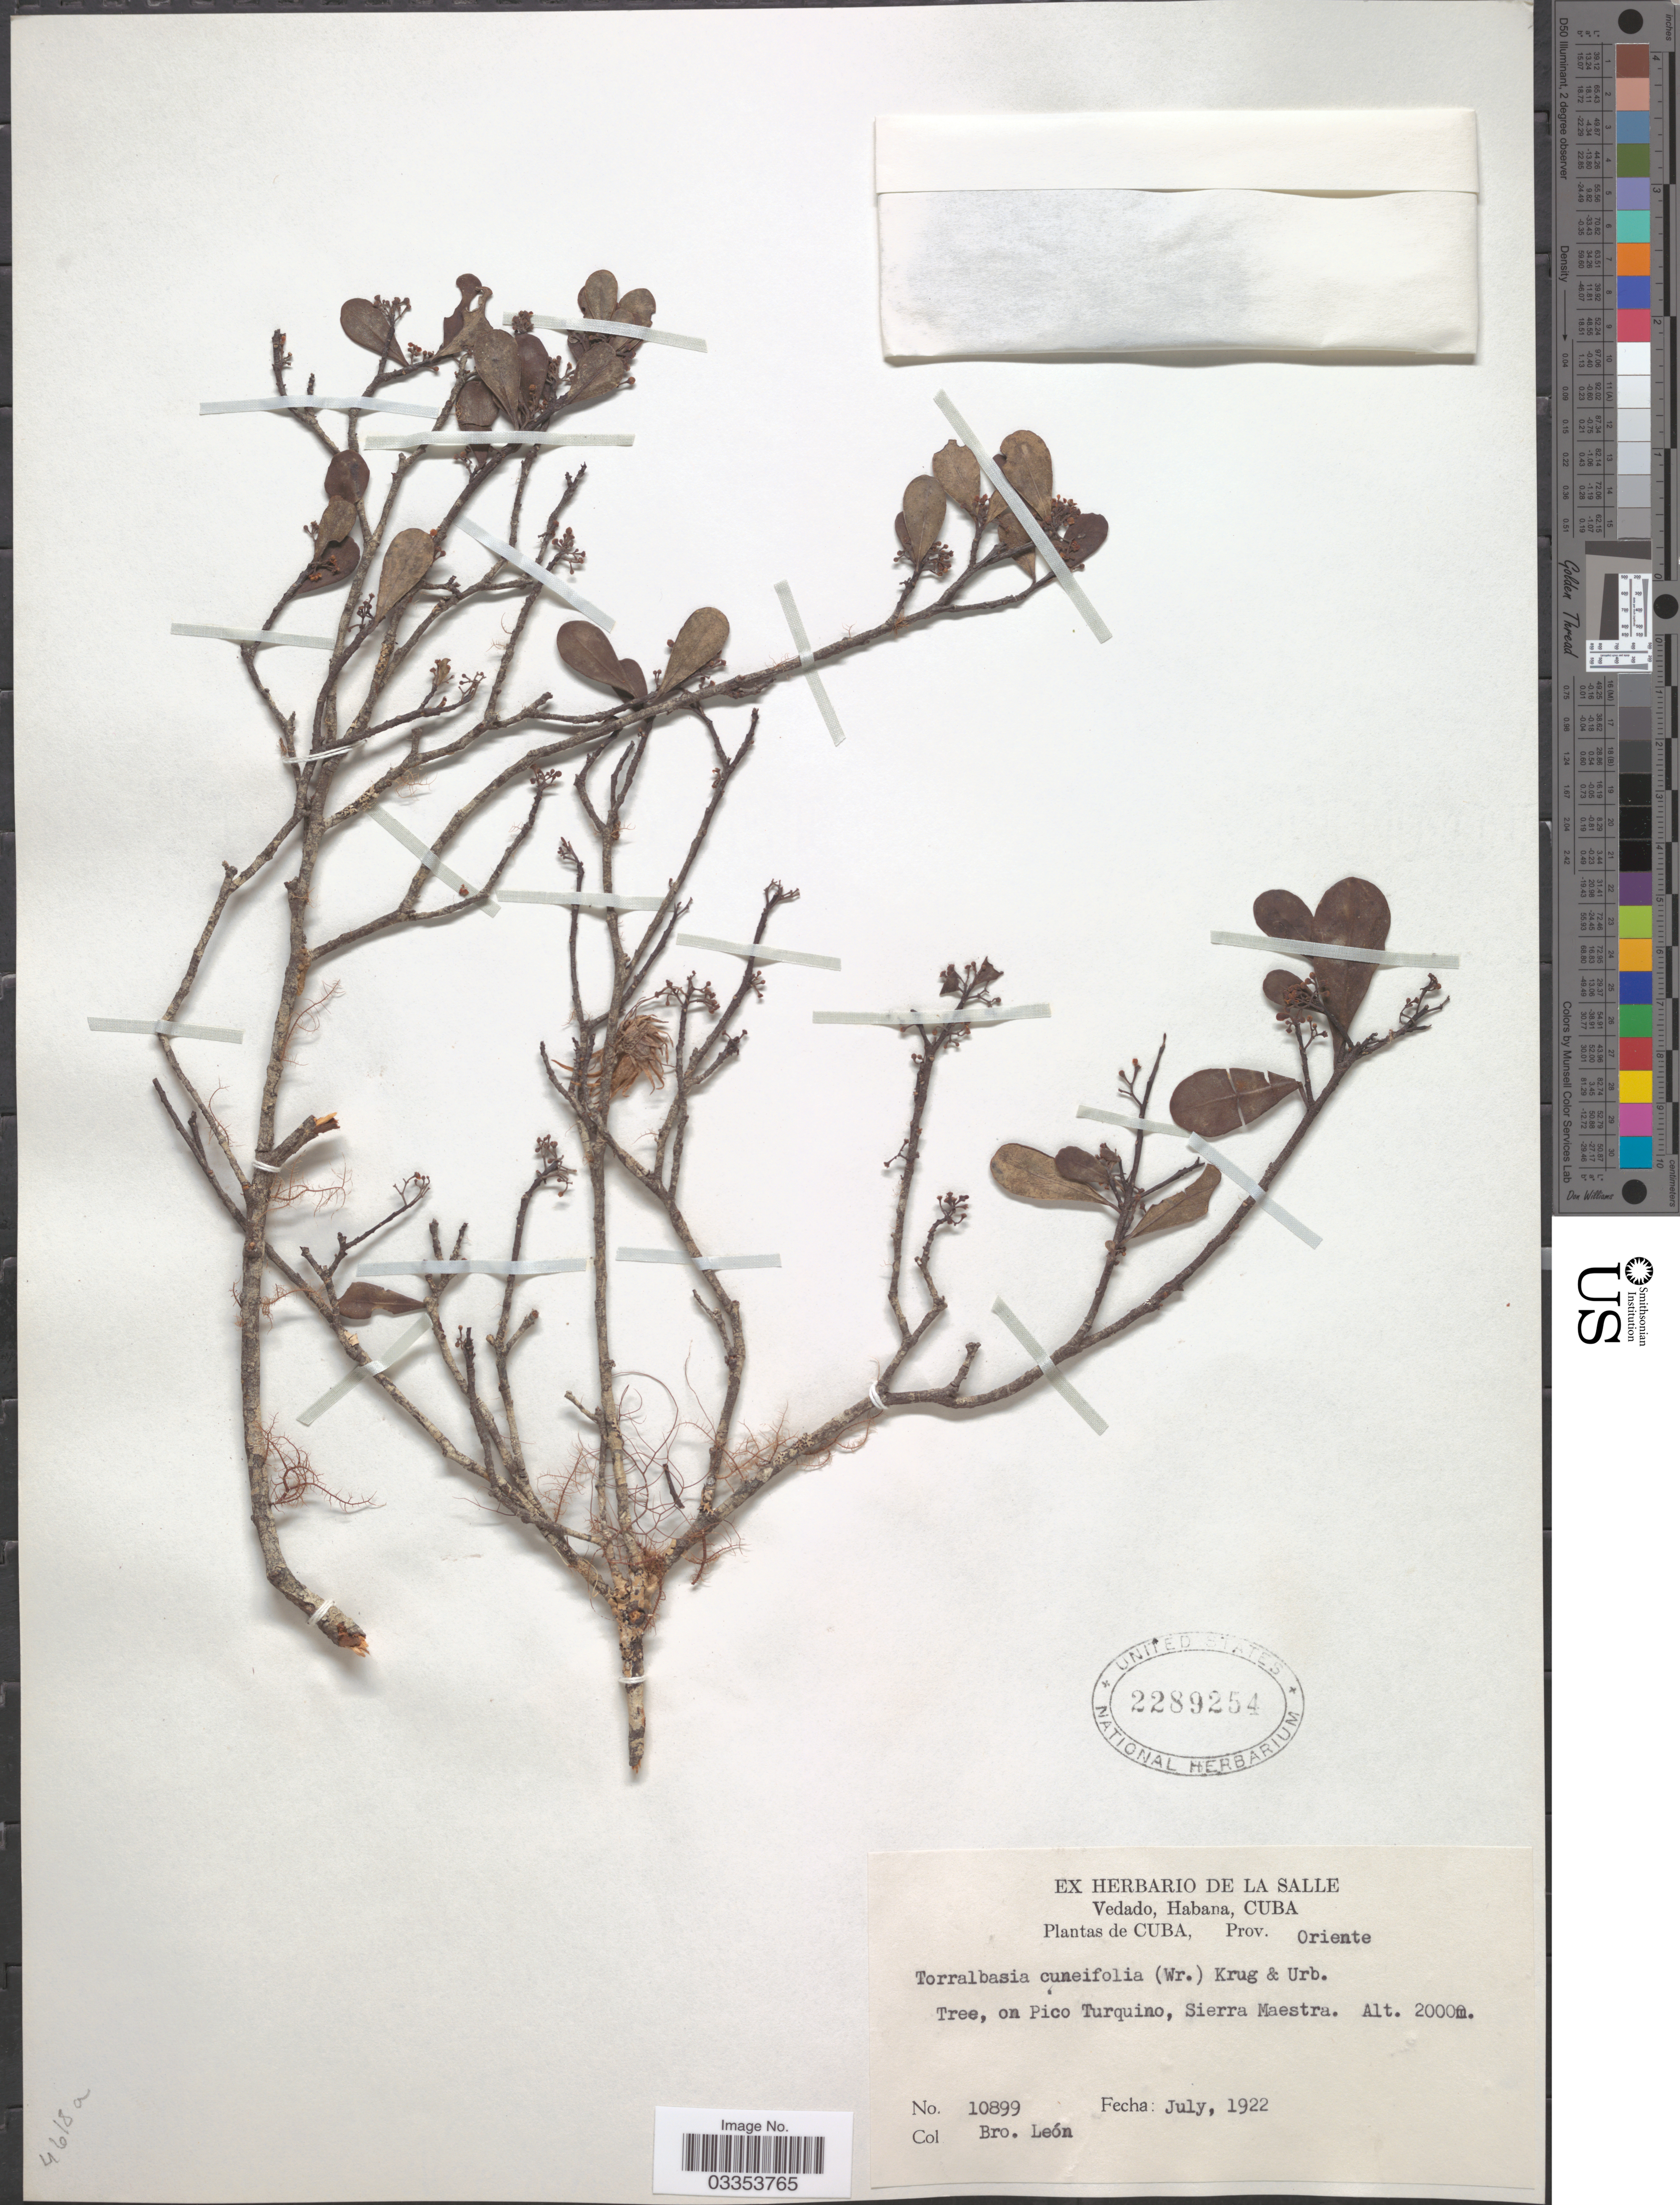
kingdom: Plantae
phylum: Tracheophyta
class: Magnoliopsida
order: Celastrales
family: Celastraceae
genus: Torralbasia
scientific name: Torralbasia cuneifolia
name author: (C. Wright ex Griseb.) Krug & Urb.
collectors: Bro. León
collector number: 10899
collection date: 1922-07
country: Cuba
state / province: Oriente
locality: Tree, on Pico Turquino, Sierra Maestra.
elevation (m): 2000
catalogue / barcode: US 2289254